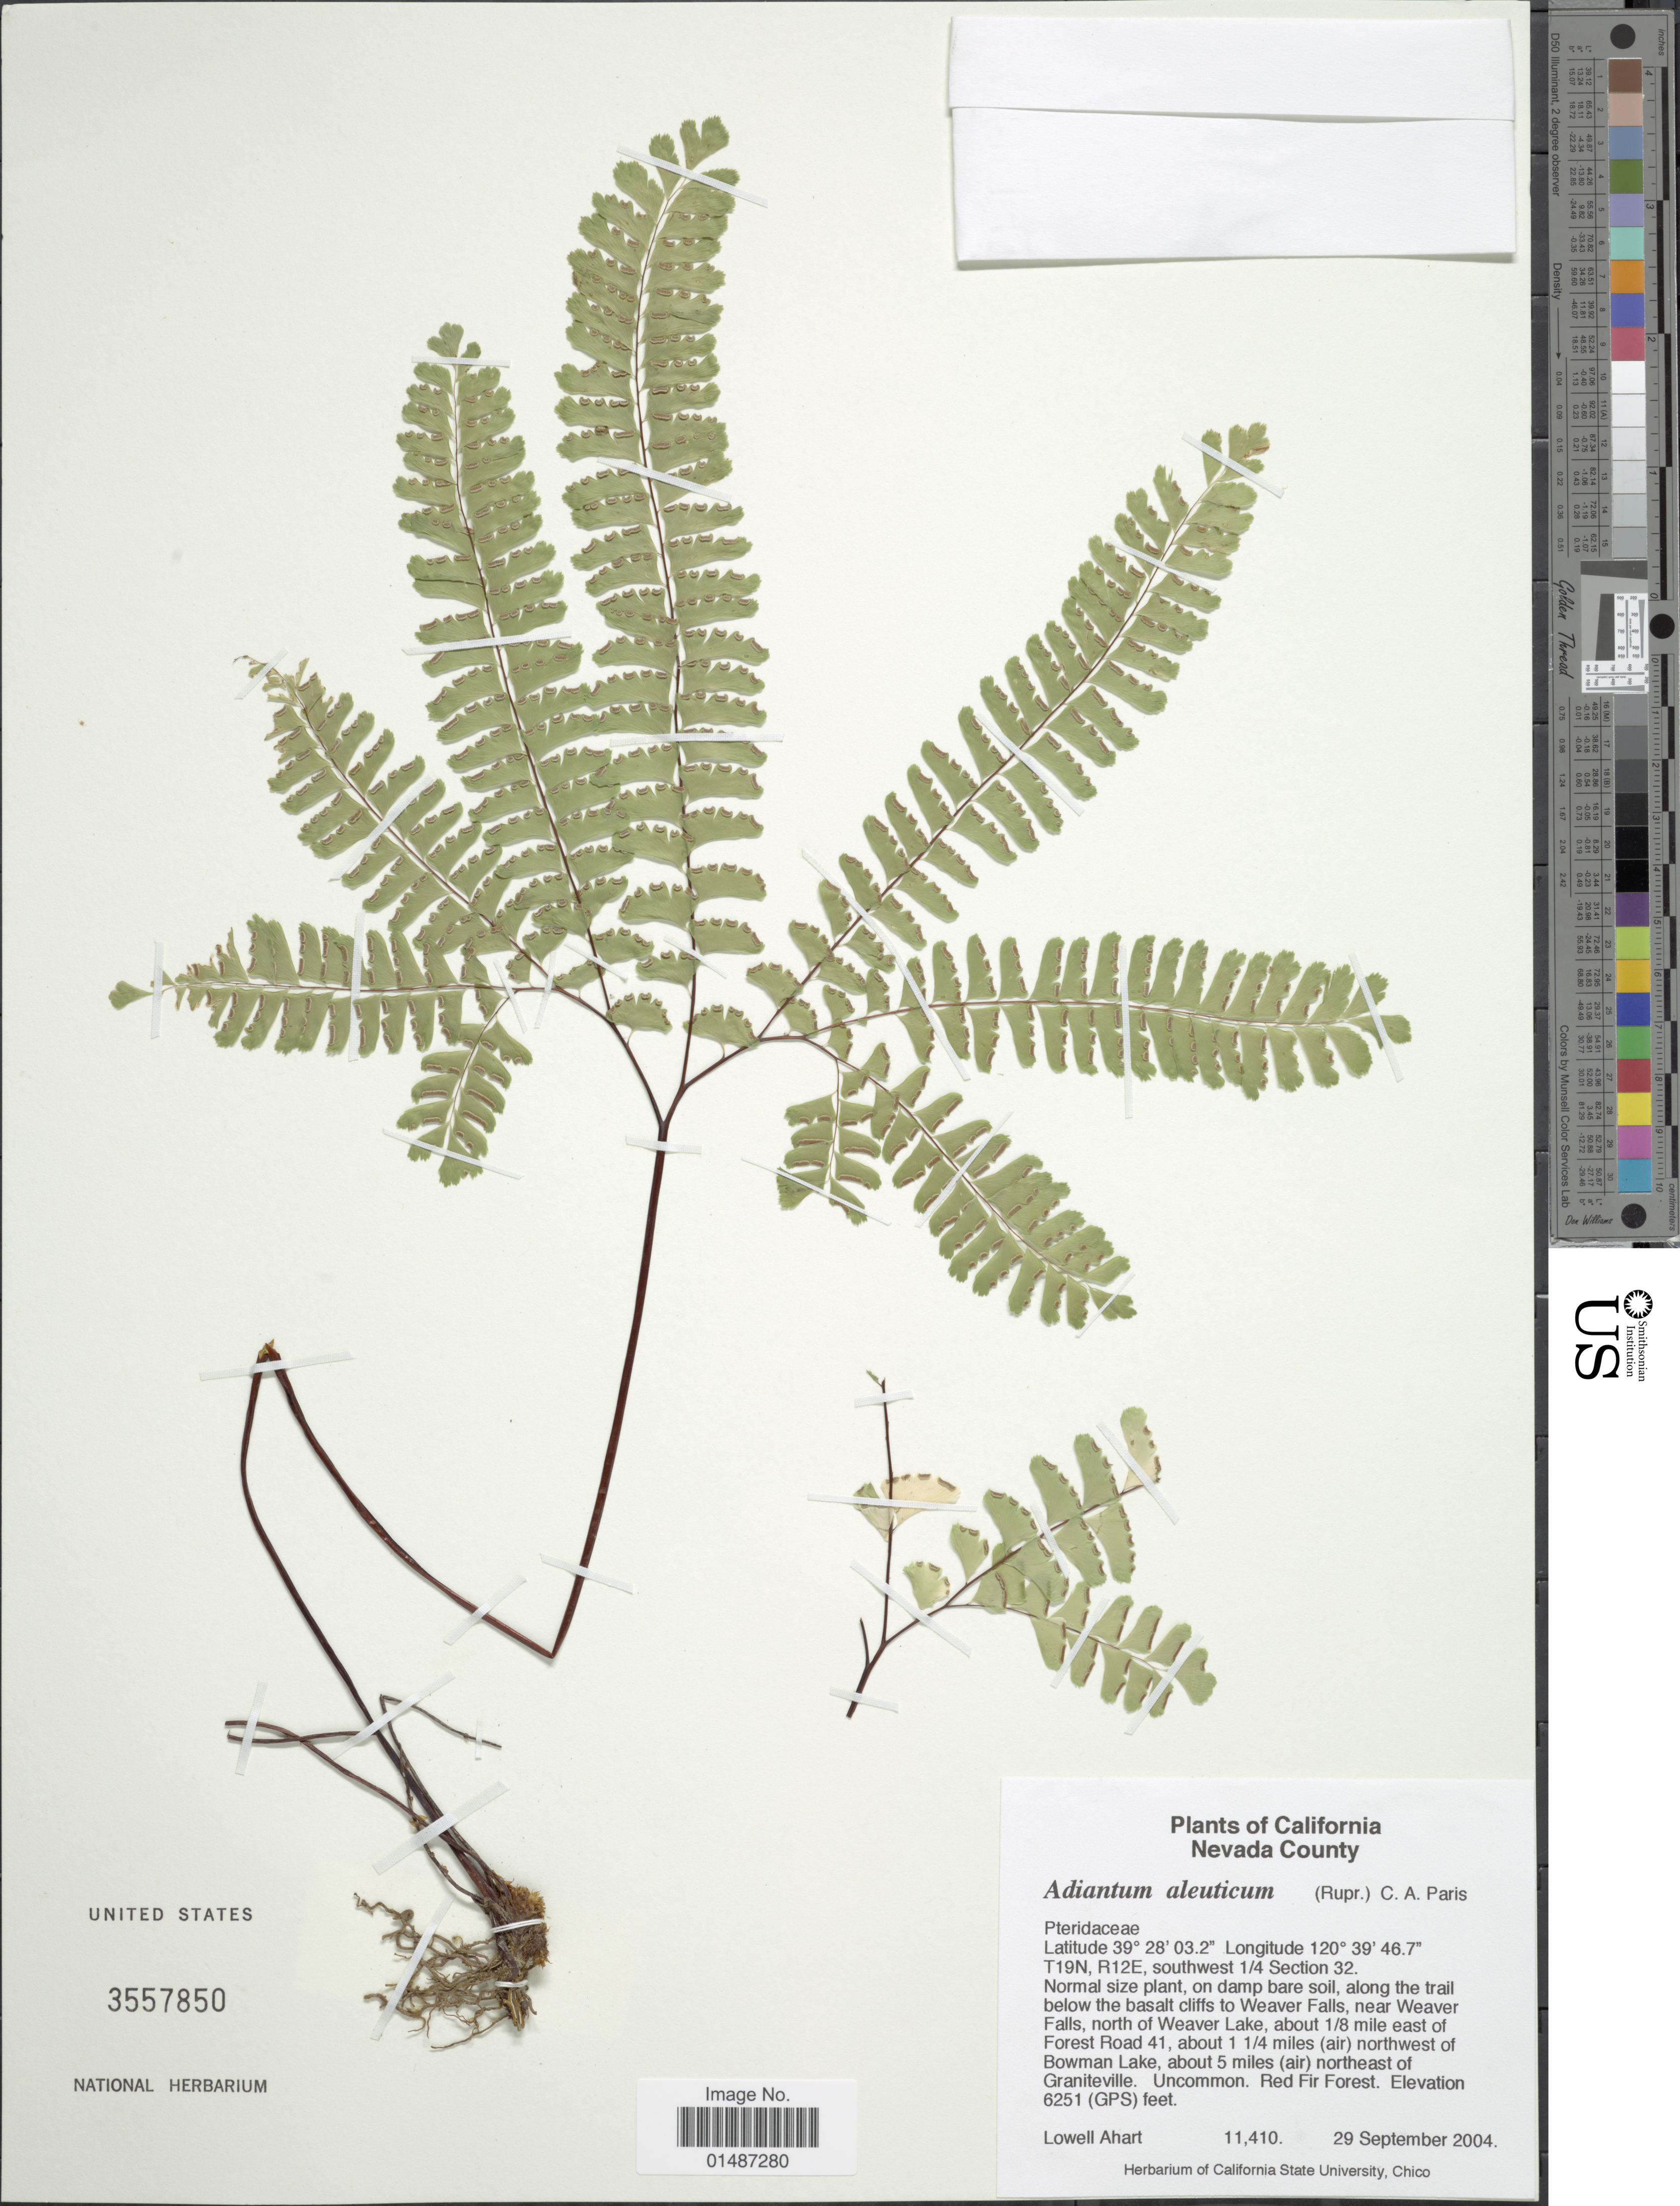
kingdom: Plantae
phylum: Tracheophyta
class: Polypodiopsida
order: Polypodiales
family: Pteridaceae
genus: Adiantum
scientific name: Adiantum pedatum subsp. aleuticum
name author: (Rupr.) Calder & Roy L. Taylor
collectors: L. Ahart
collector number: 11410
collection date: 2004-09-29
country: United States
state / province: California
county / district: Nevada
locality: Nevada County. T19N, R12E, southwest 1/4 Section 32. Along the trail below the basalt cliffs to Weaver Falls, near Weaver Falls, north of Weaver Lake, about 1/8 mile east of Forest Road 41, about 1 1/4 miles (air) northeast of Graniteville.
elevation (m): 1905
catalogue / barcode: US 3557850